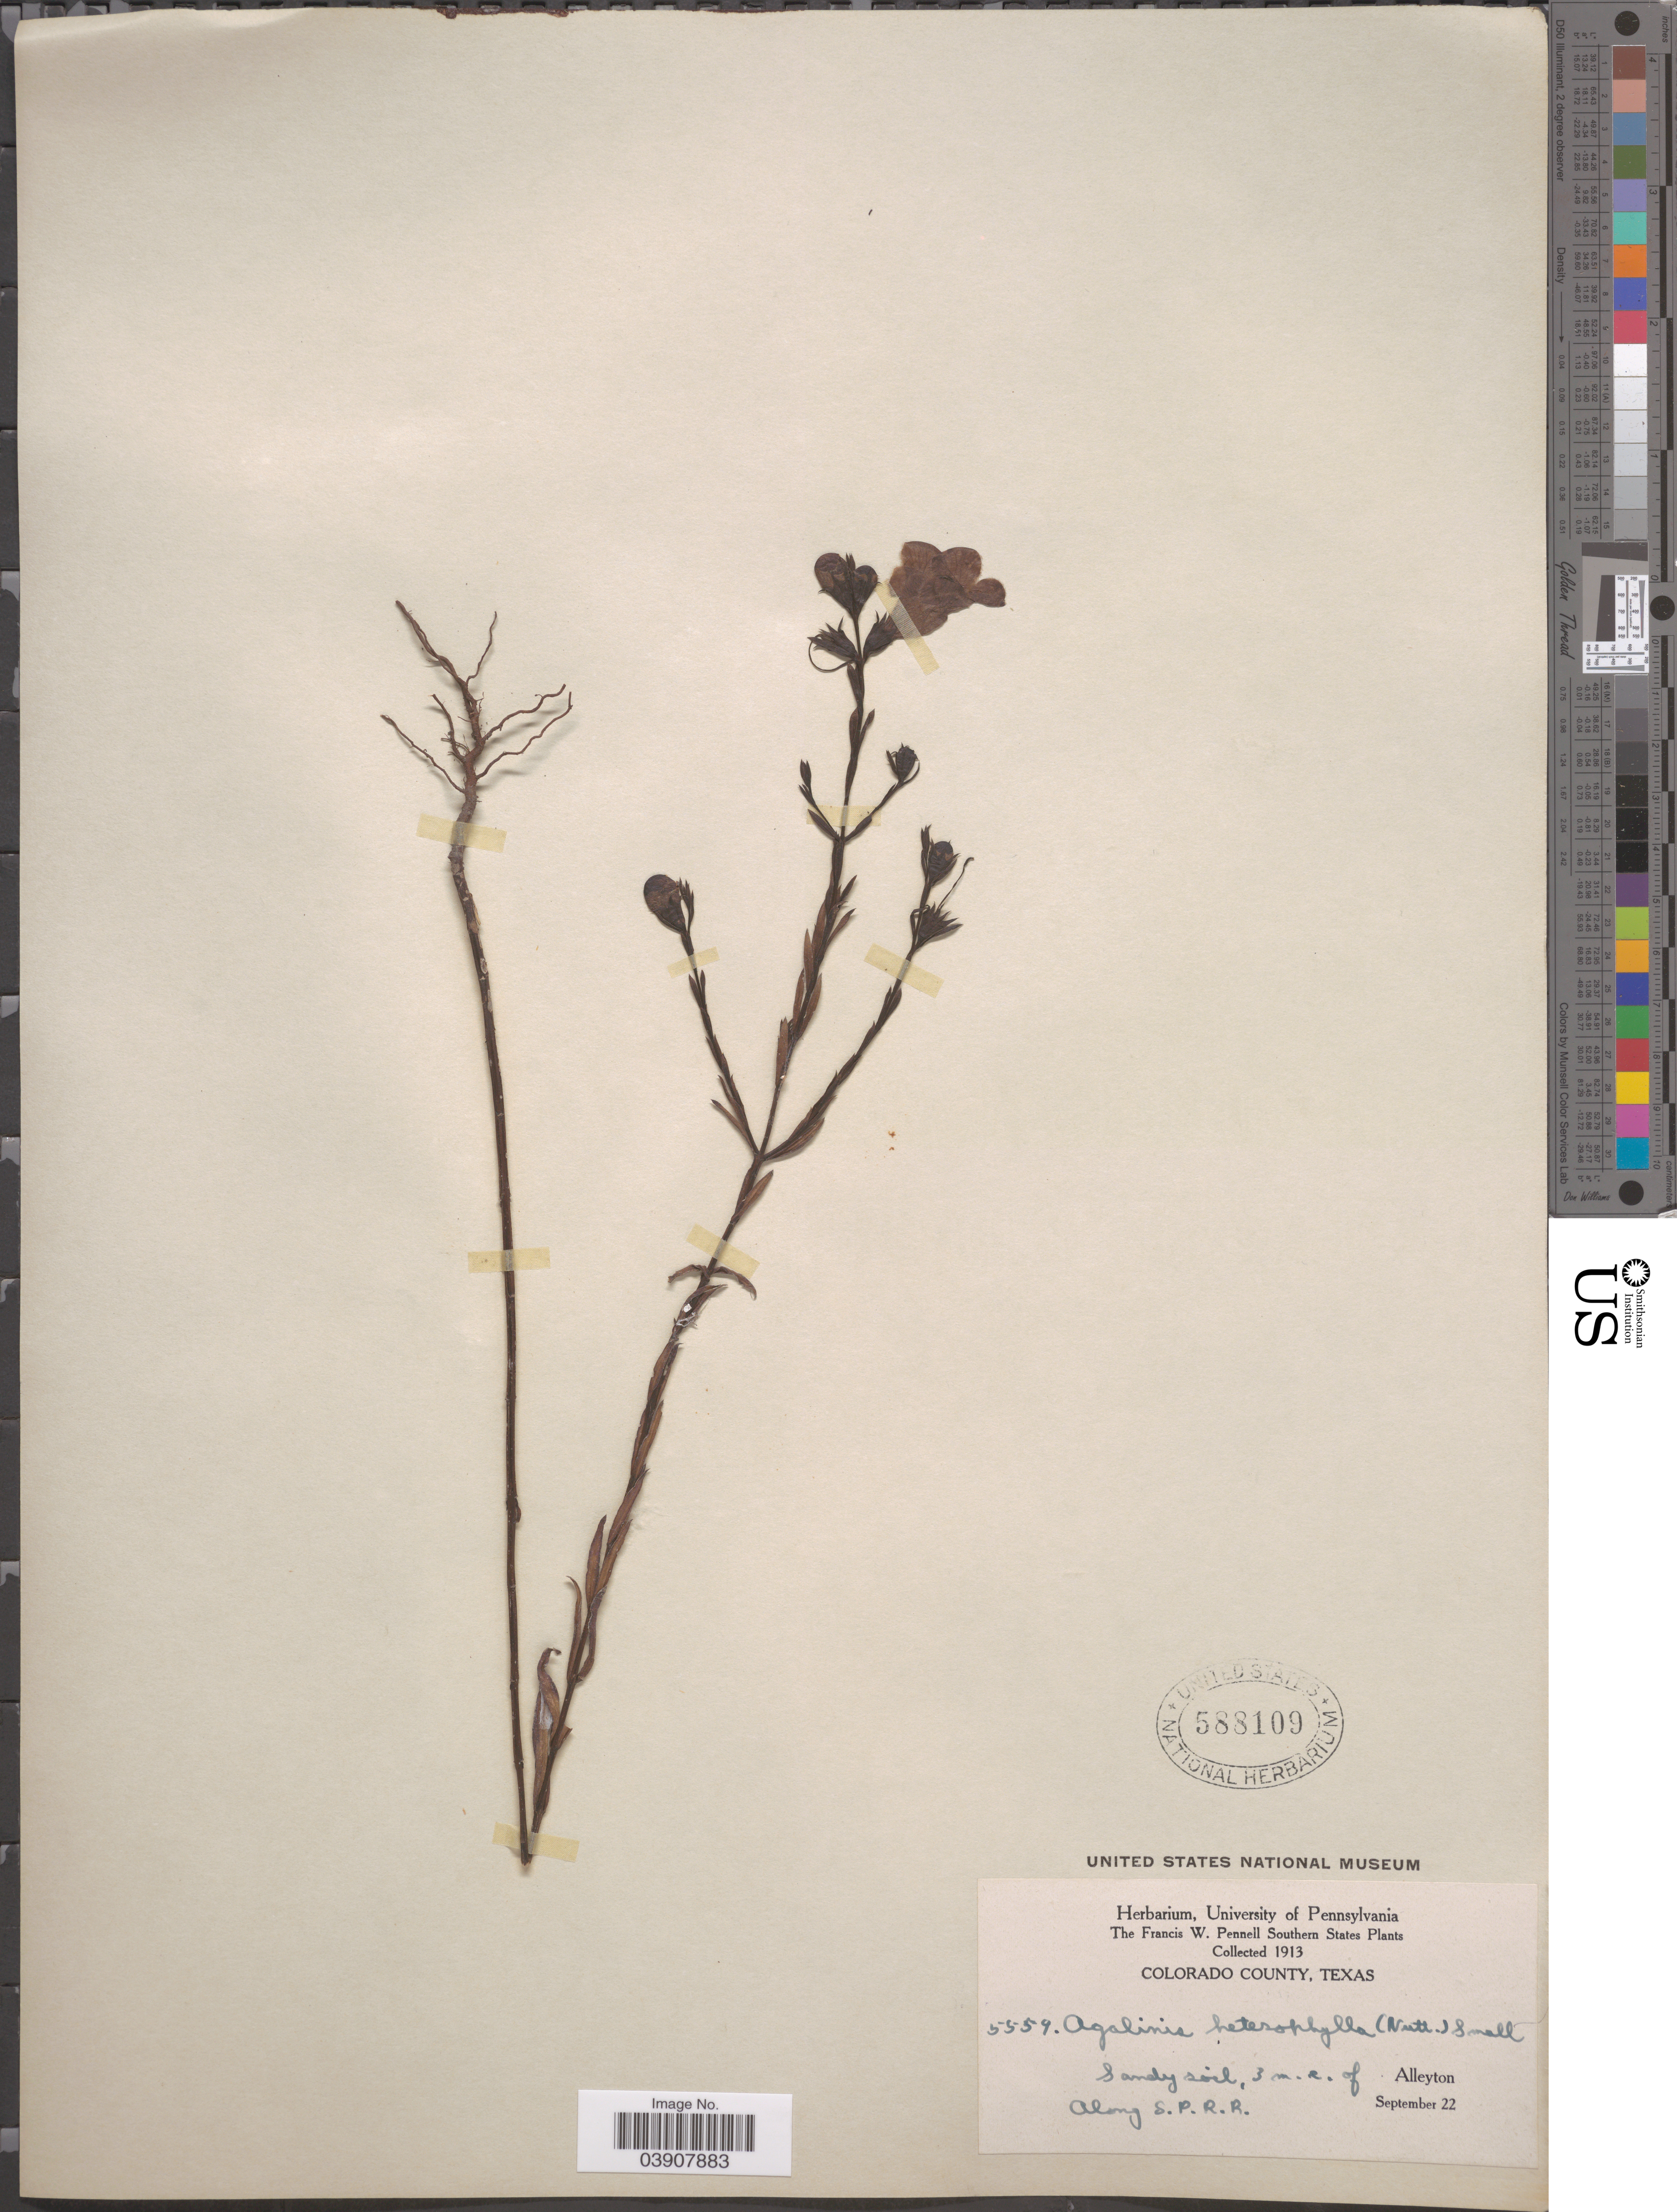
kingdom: Plantae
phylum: Tracheophyta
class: Magnoliopsida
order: Lamiales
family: Orobanchaceae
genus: Agalinis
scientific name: Agalinis heterophylla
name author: (Nutt.) Small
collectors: F. W. Pennell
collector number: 5559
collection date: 1913-09-22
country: United States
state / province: Texas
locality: Southern States. Colorado County. 3 m. e. of Alleyton. Along S.P.R.R.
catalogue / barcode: US 588109